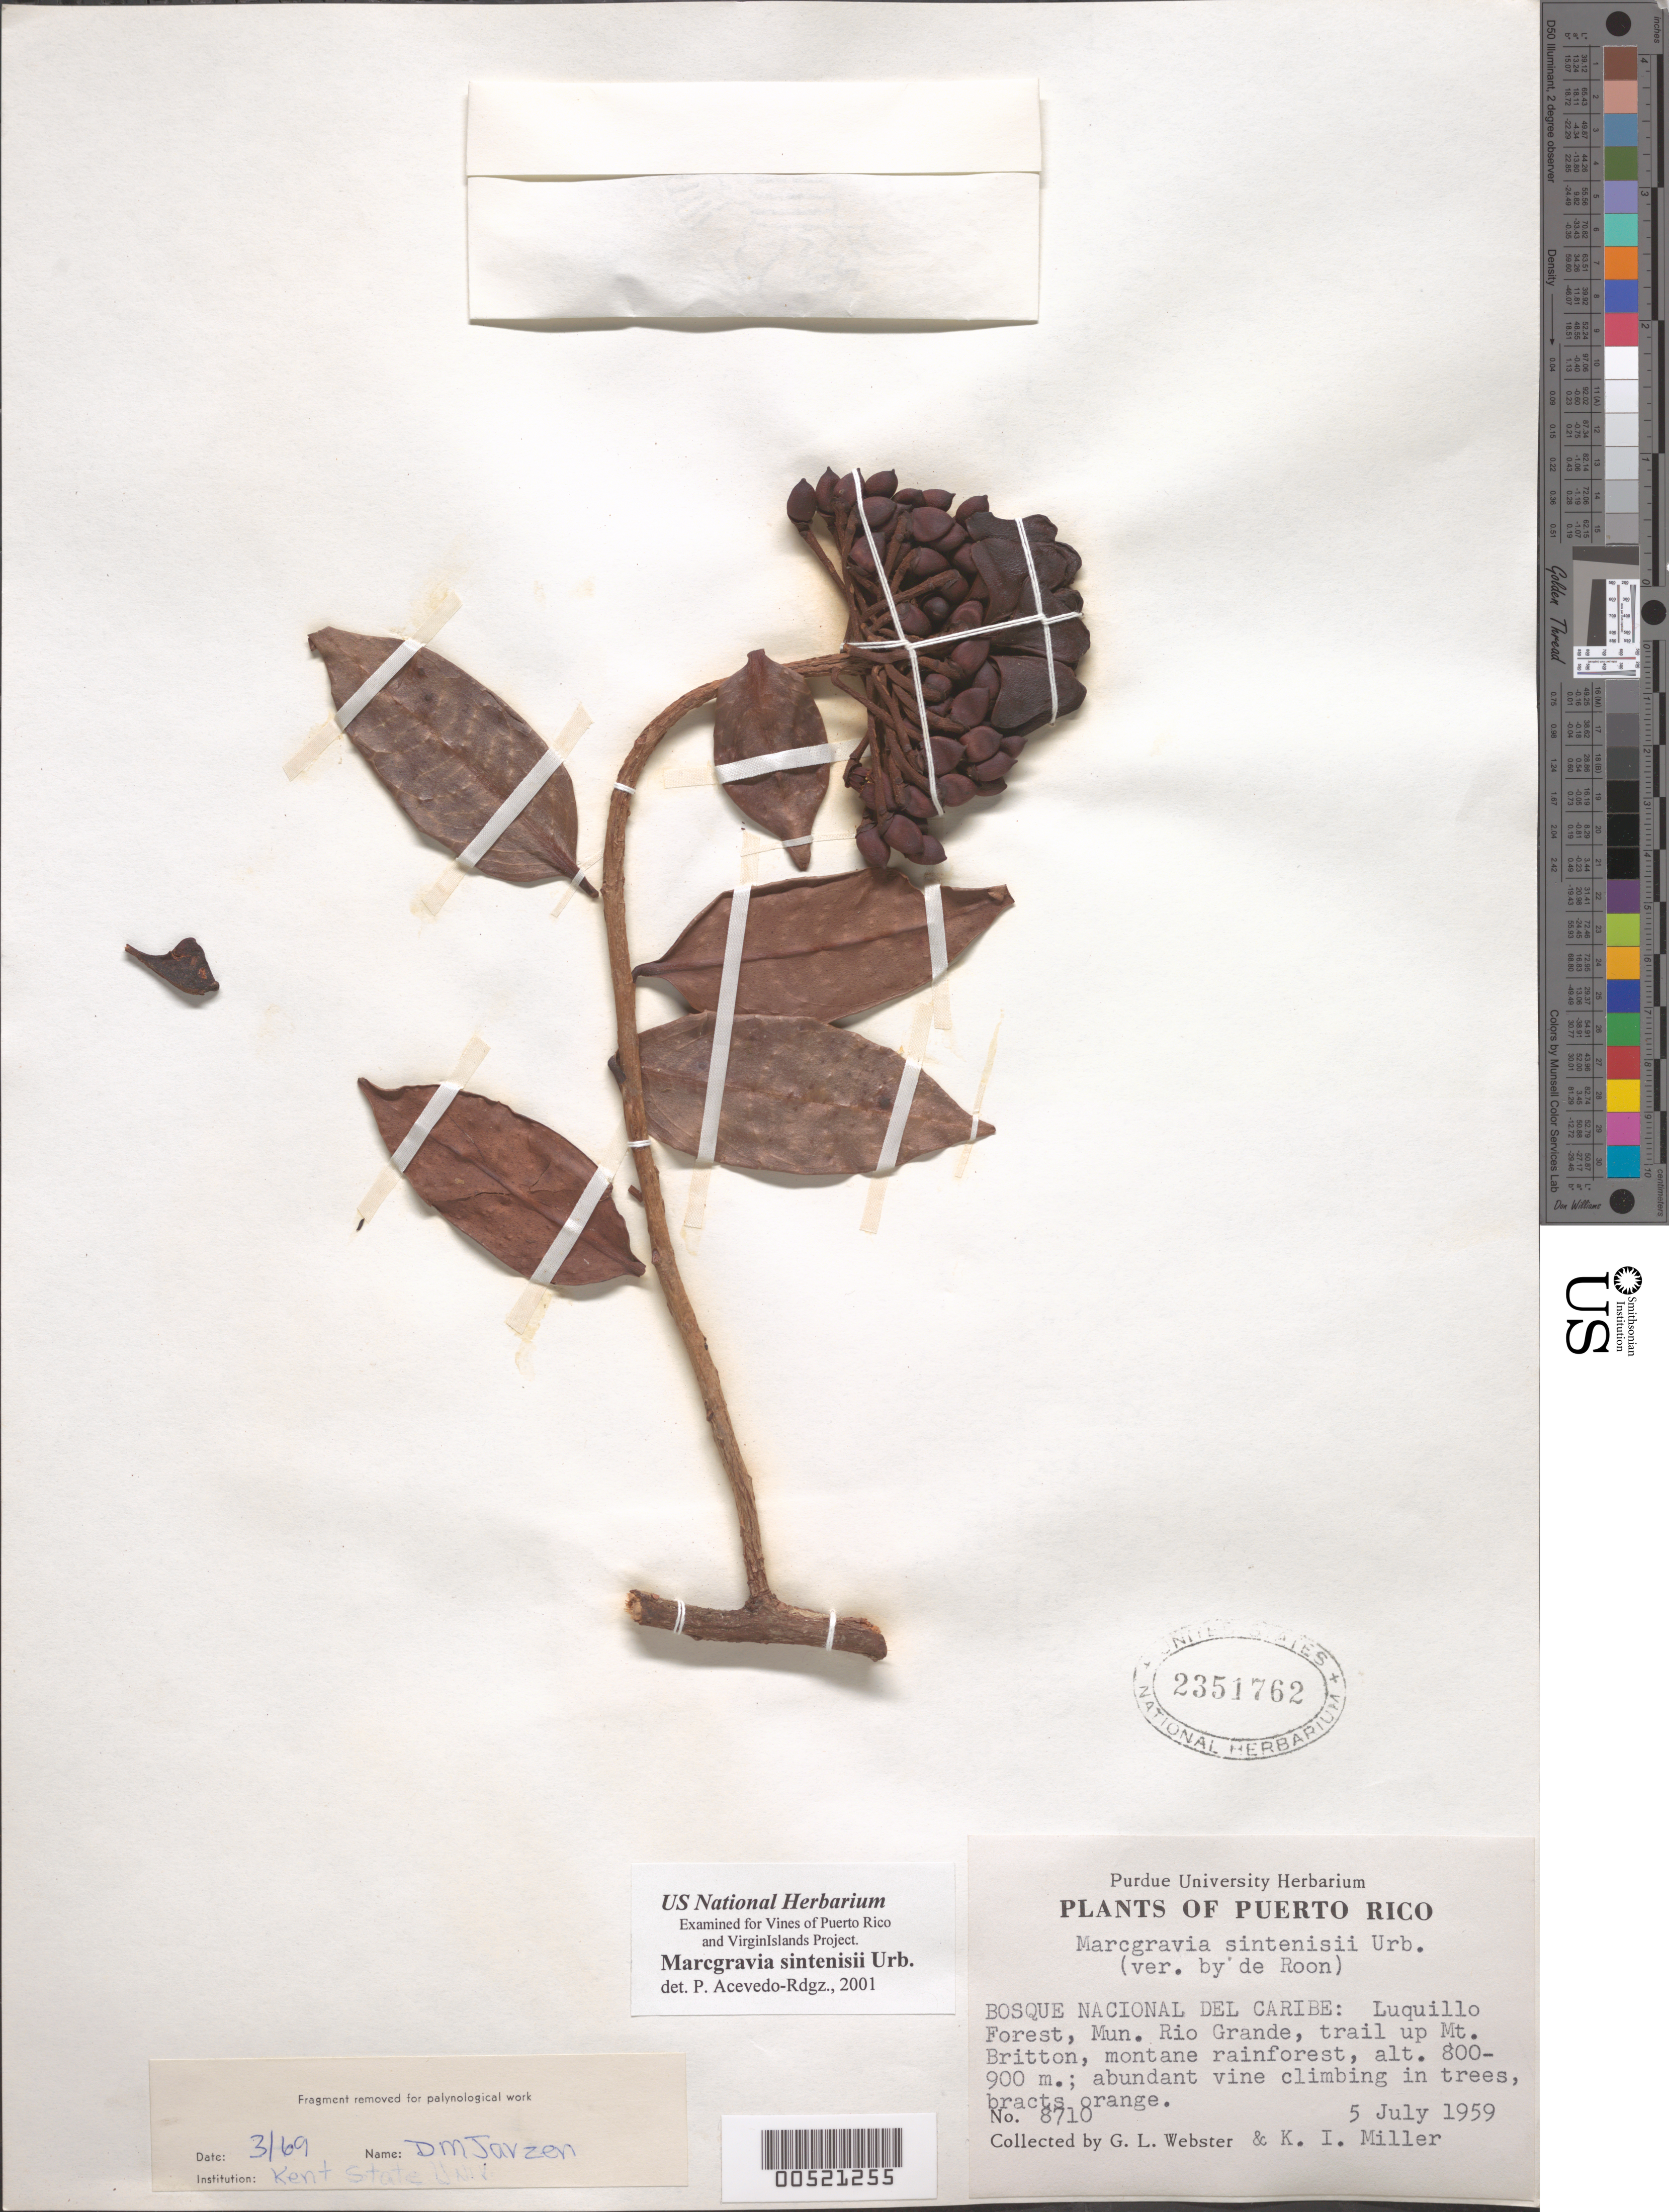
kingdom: Plantae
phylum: Tracheophyta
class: Magnoliopsida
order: Ericales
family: Marcgraviaceae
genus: Marcgravia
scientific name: Marcgravia sintenisii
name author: Urb.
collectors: G. L. Webster & K. I. Miller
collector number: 8710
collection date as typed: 05 Jul 1959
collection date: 1959-07-05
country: Puerto Rico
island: Greater Antilles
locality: Bosque Nacional del Caribe, Luquillo Forest, Mun. Rio Grande, trail up Mt. Britton. Montane rainforest.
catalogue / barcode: US 2351762